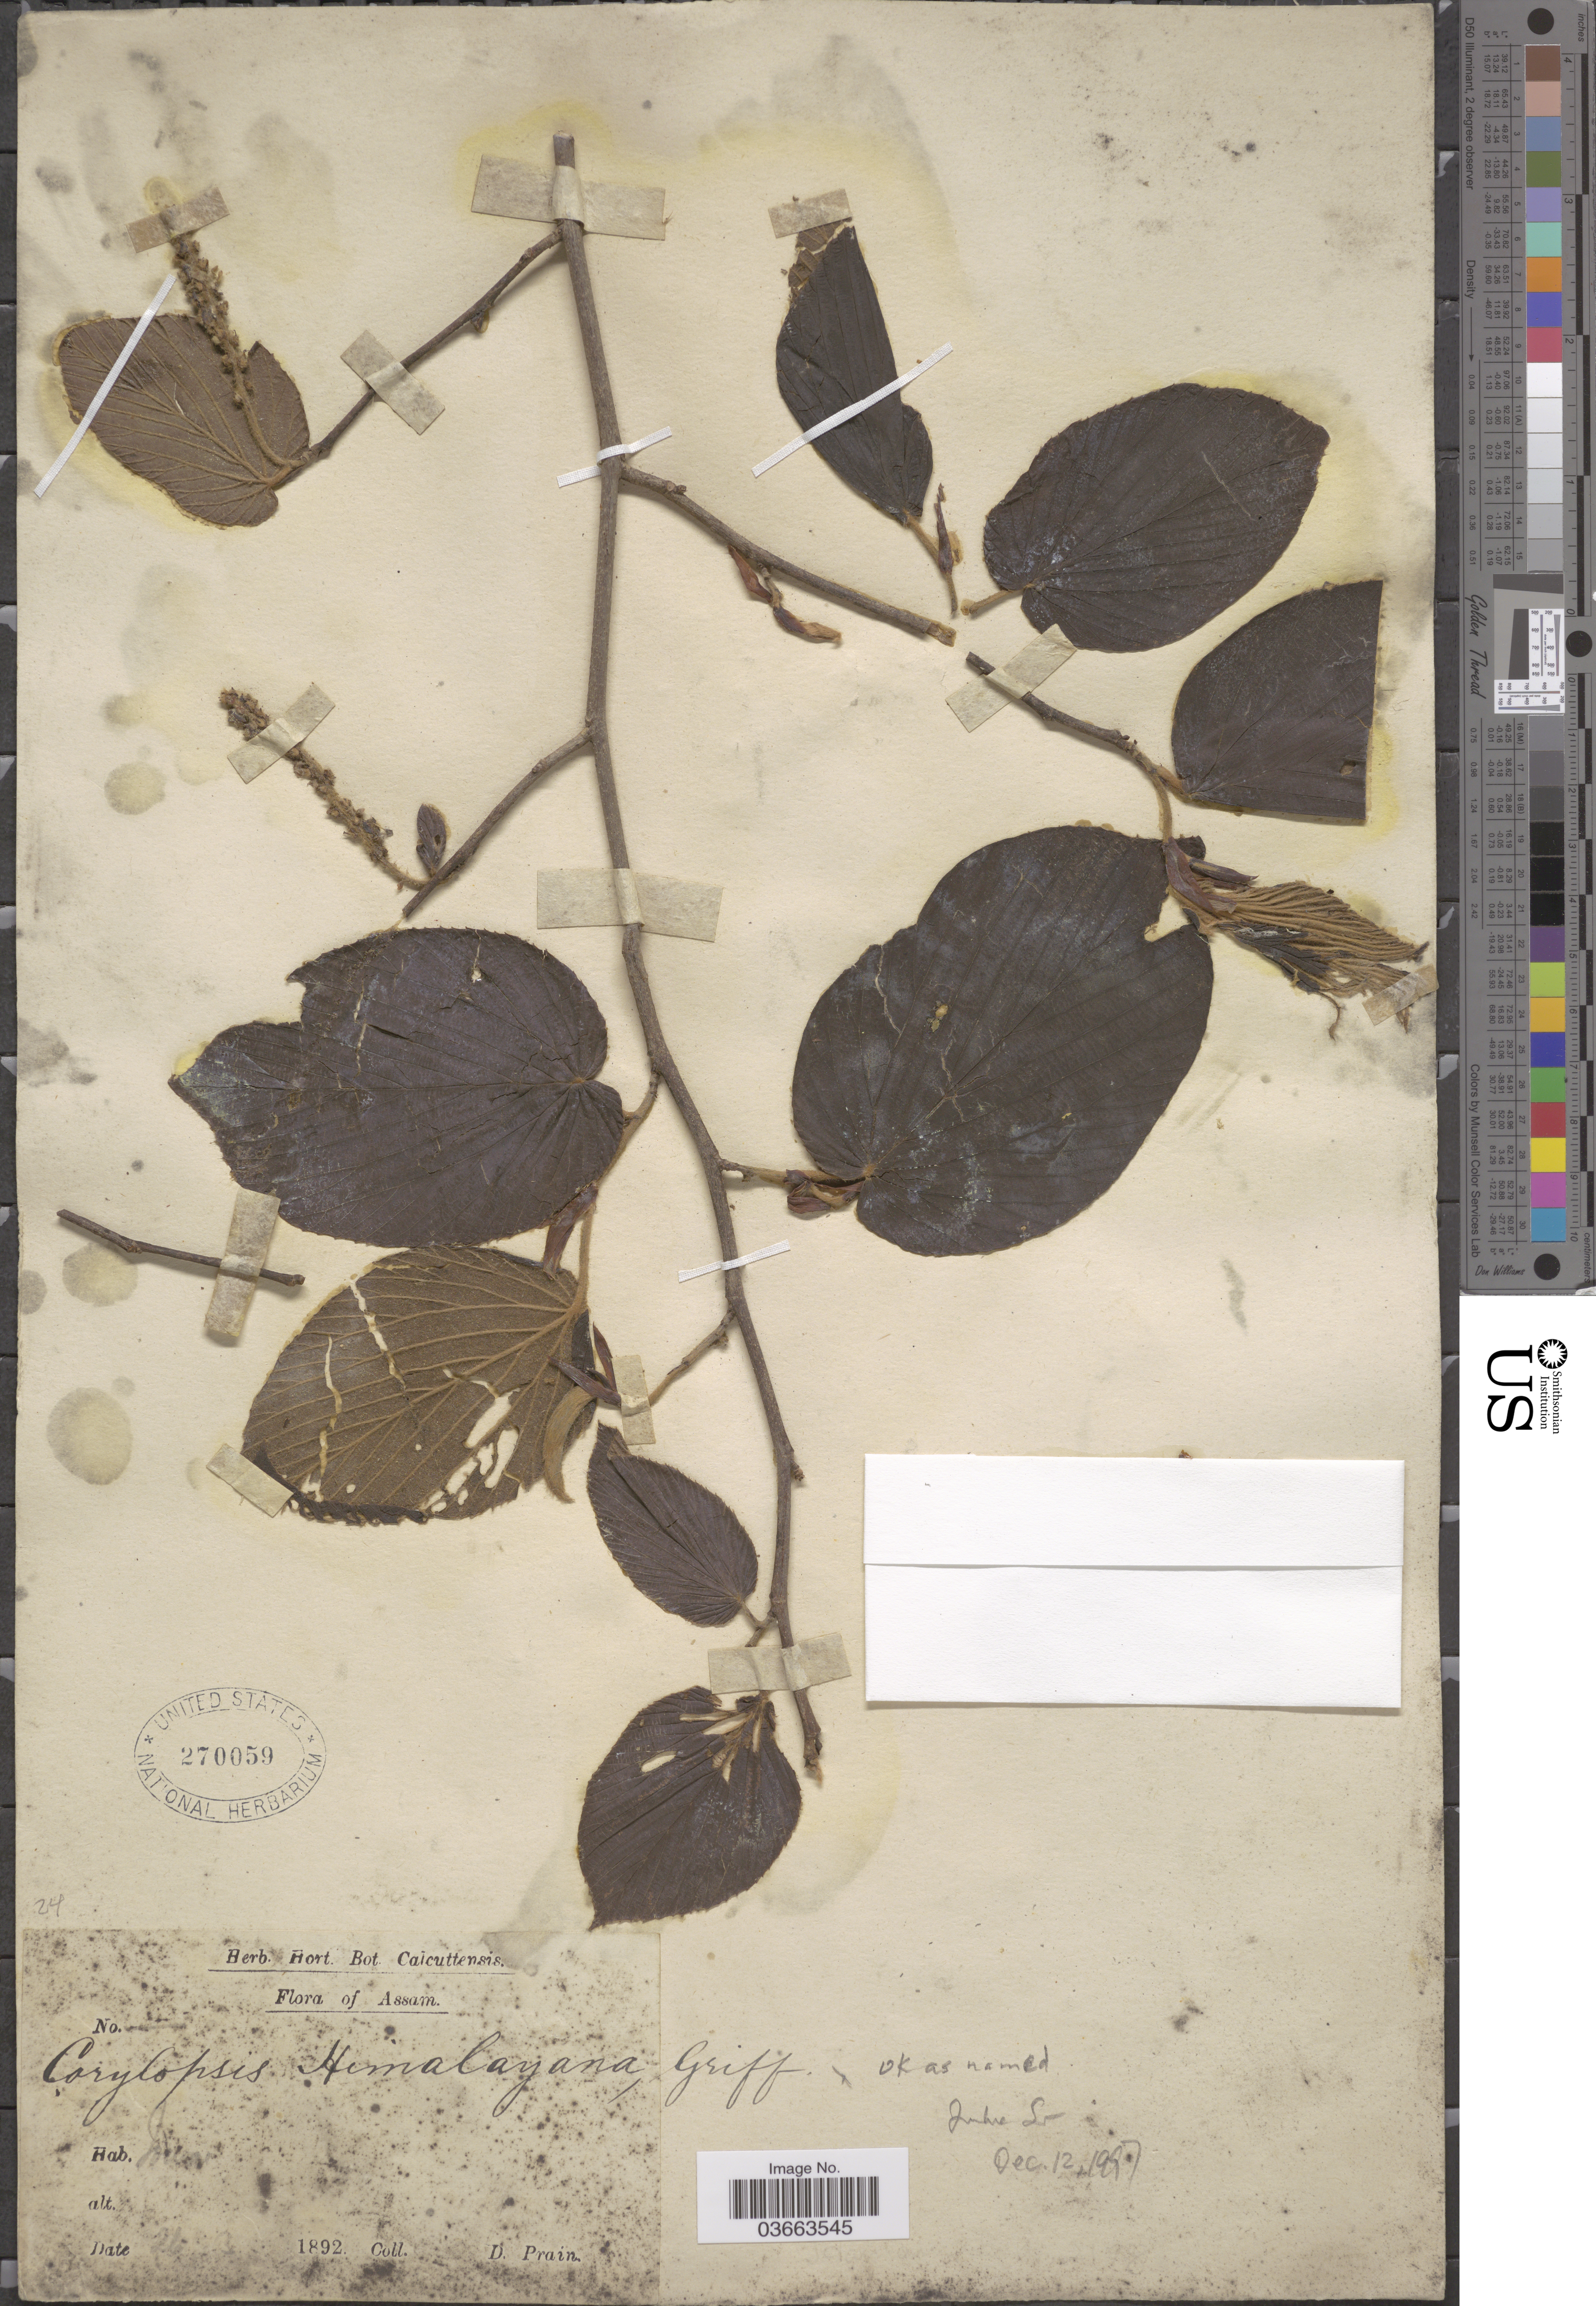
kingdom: Plantae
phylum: Tracheophyta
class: Magnoliopsida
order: Saxifragales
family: Hamamelidaceae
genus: Corylopsis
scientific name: Corylopsis himalayana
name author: Griff.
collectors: D. Prain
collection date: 1892-03-26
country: India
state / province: Assam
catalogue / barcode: US 270059